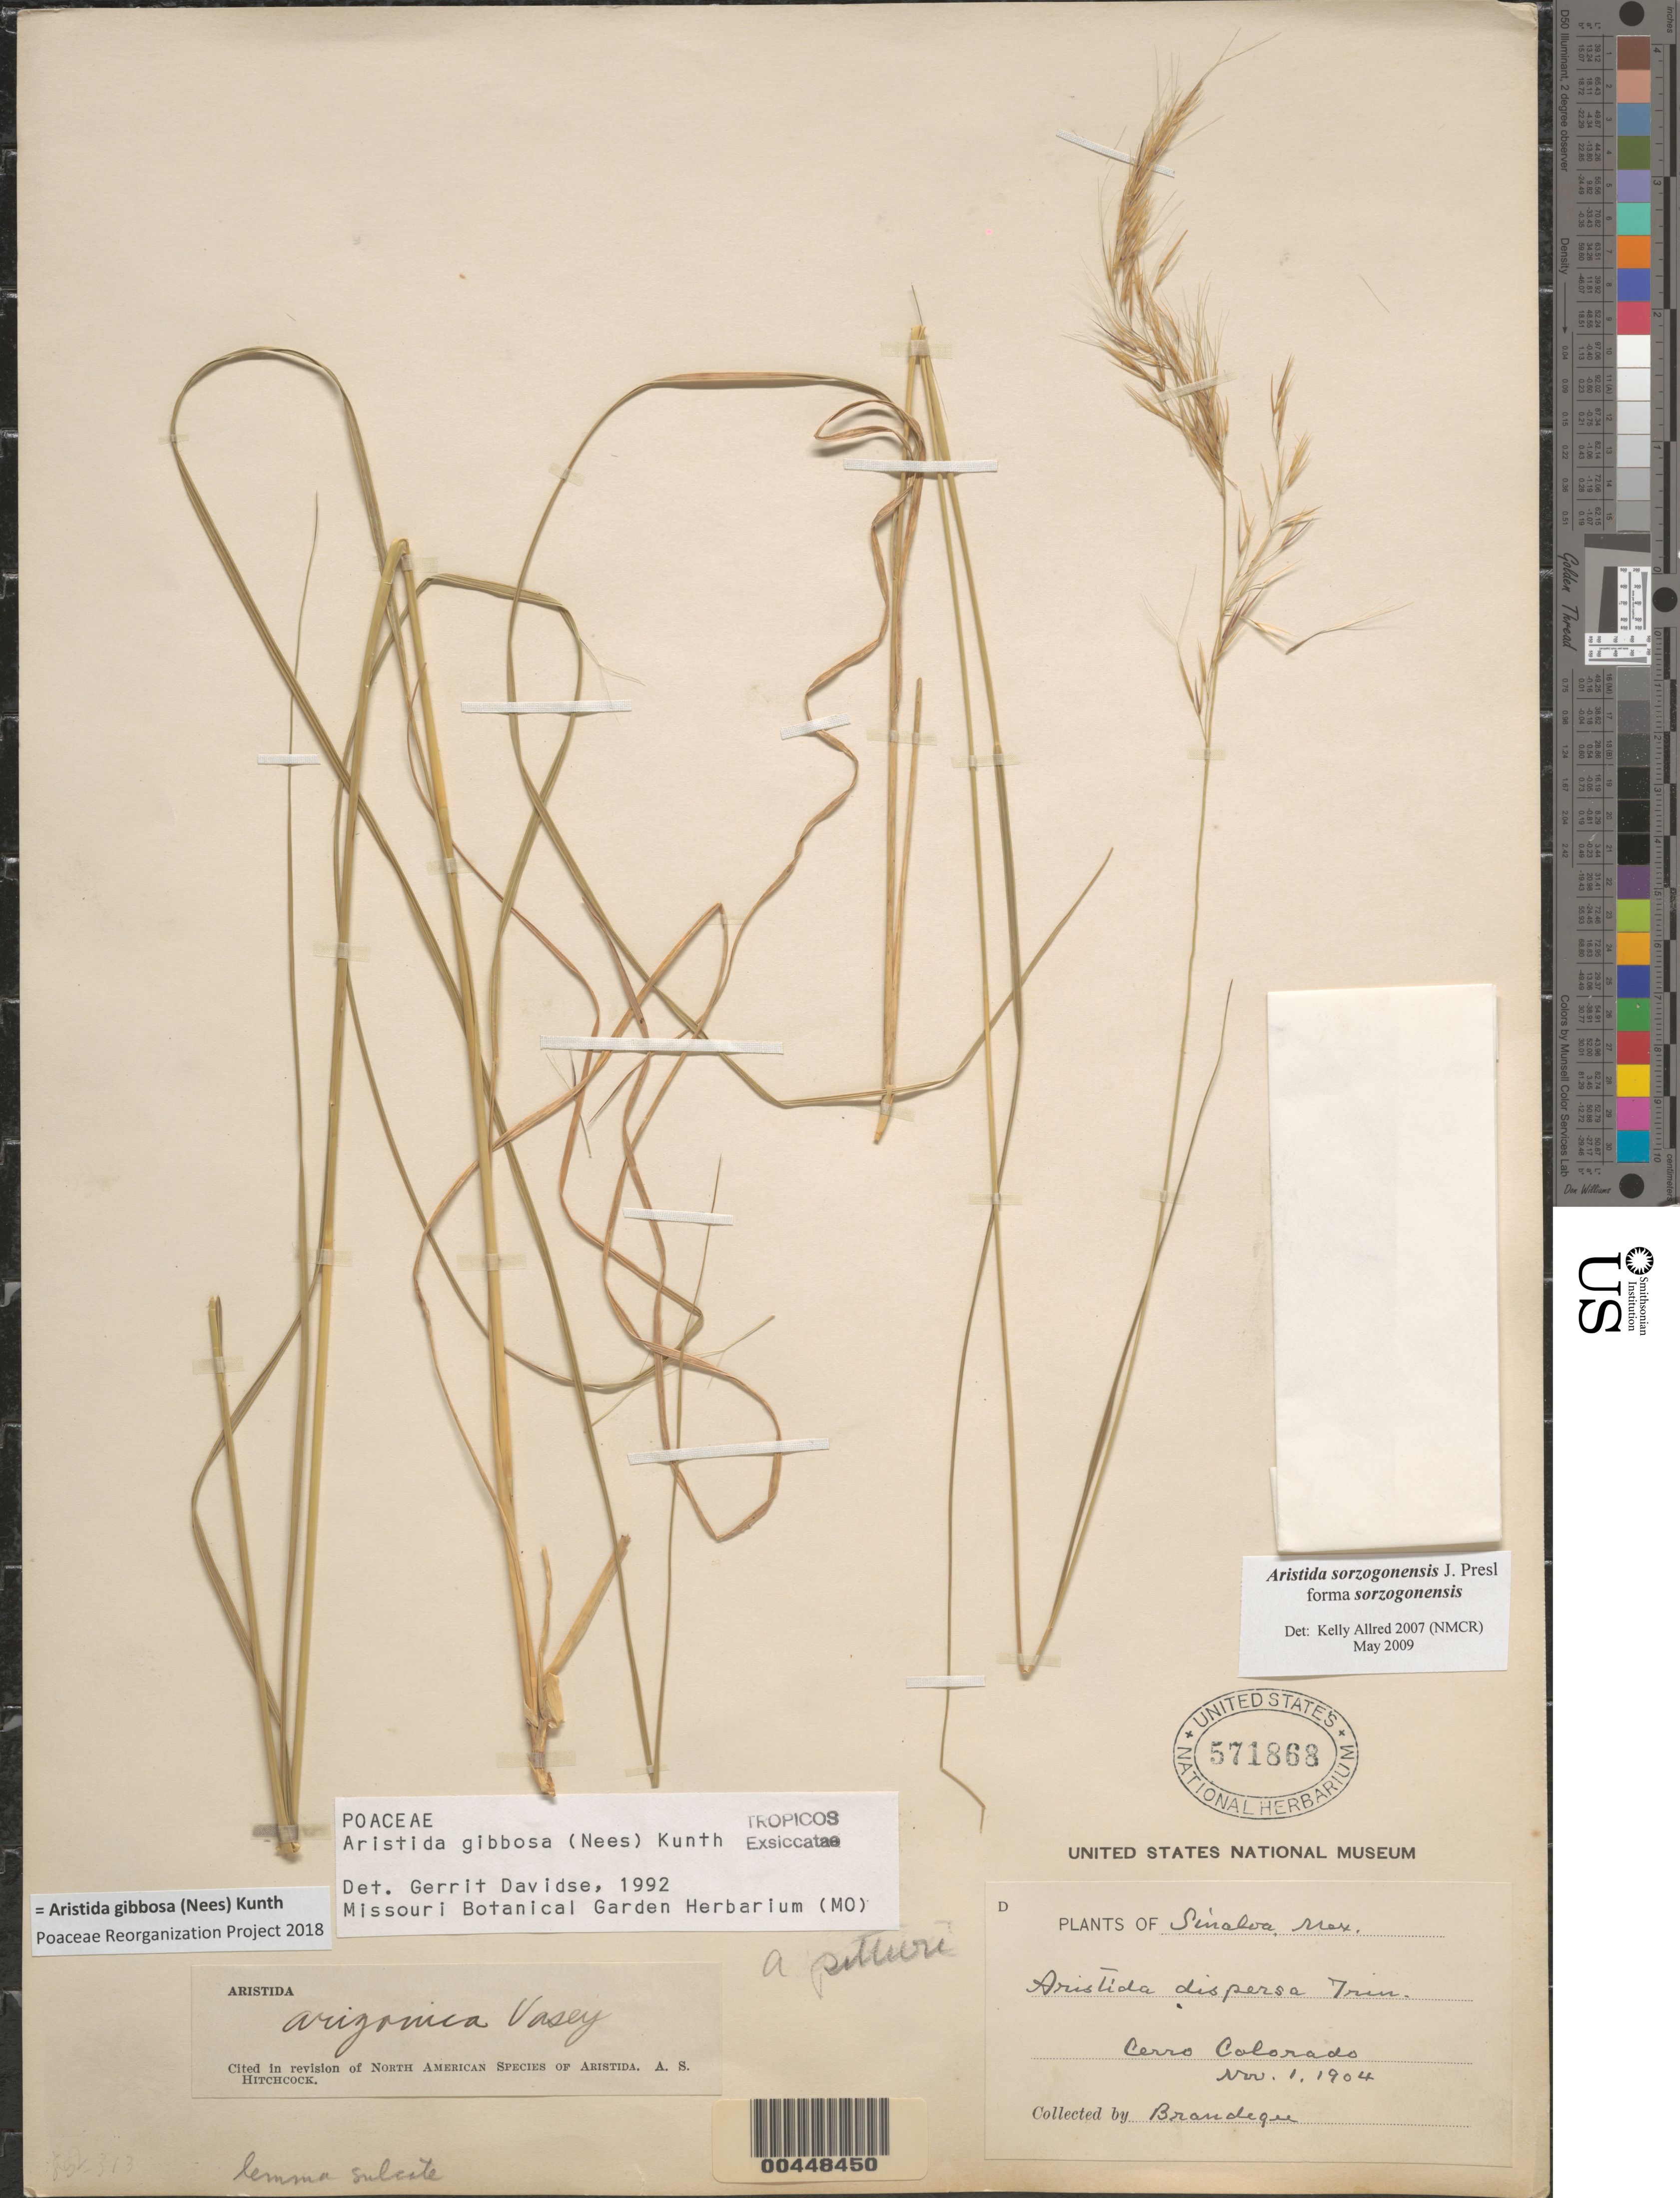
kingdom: Plantae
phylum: Tracheophyta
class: Liliopsida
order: Poales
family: Poaceae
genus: Aristida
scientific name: Aristida sorzogonensis f. sorzogonensis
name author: J. Presl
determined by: Davidse, Gerrit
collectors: T. S. Brandegee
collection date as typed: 1 Nov 1904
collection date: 1904-11-01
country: Mexico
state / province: Sinaloa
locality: Cerro Colorado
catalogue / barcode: US 571868